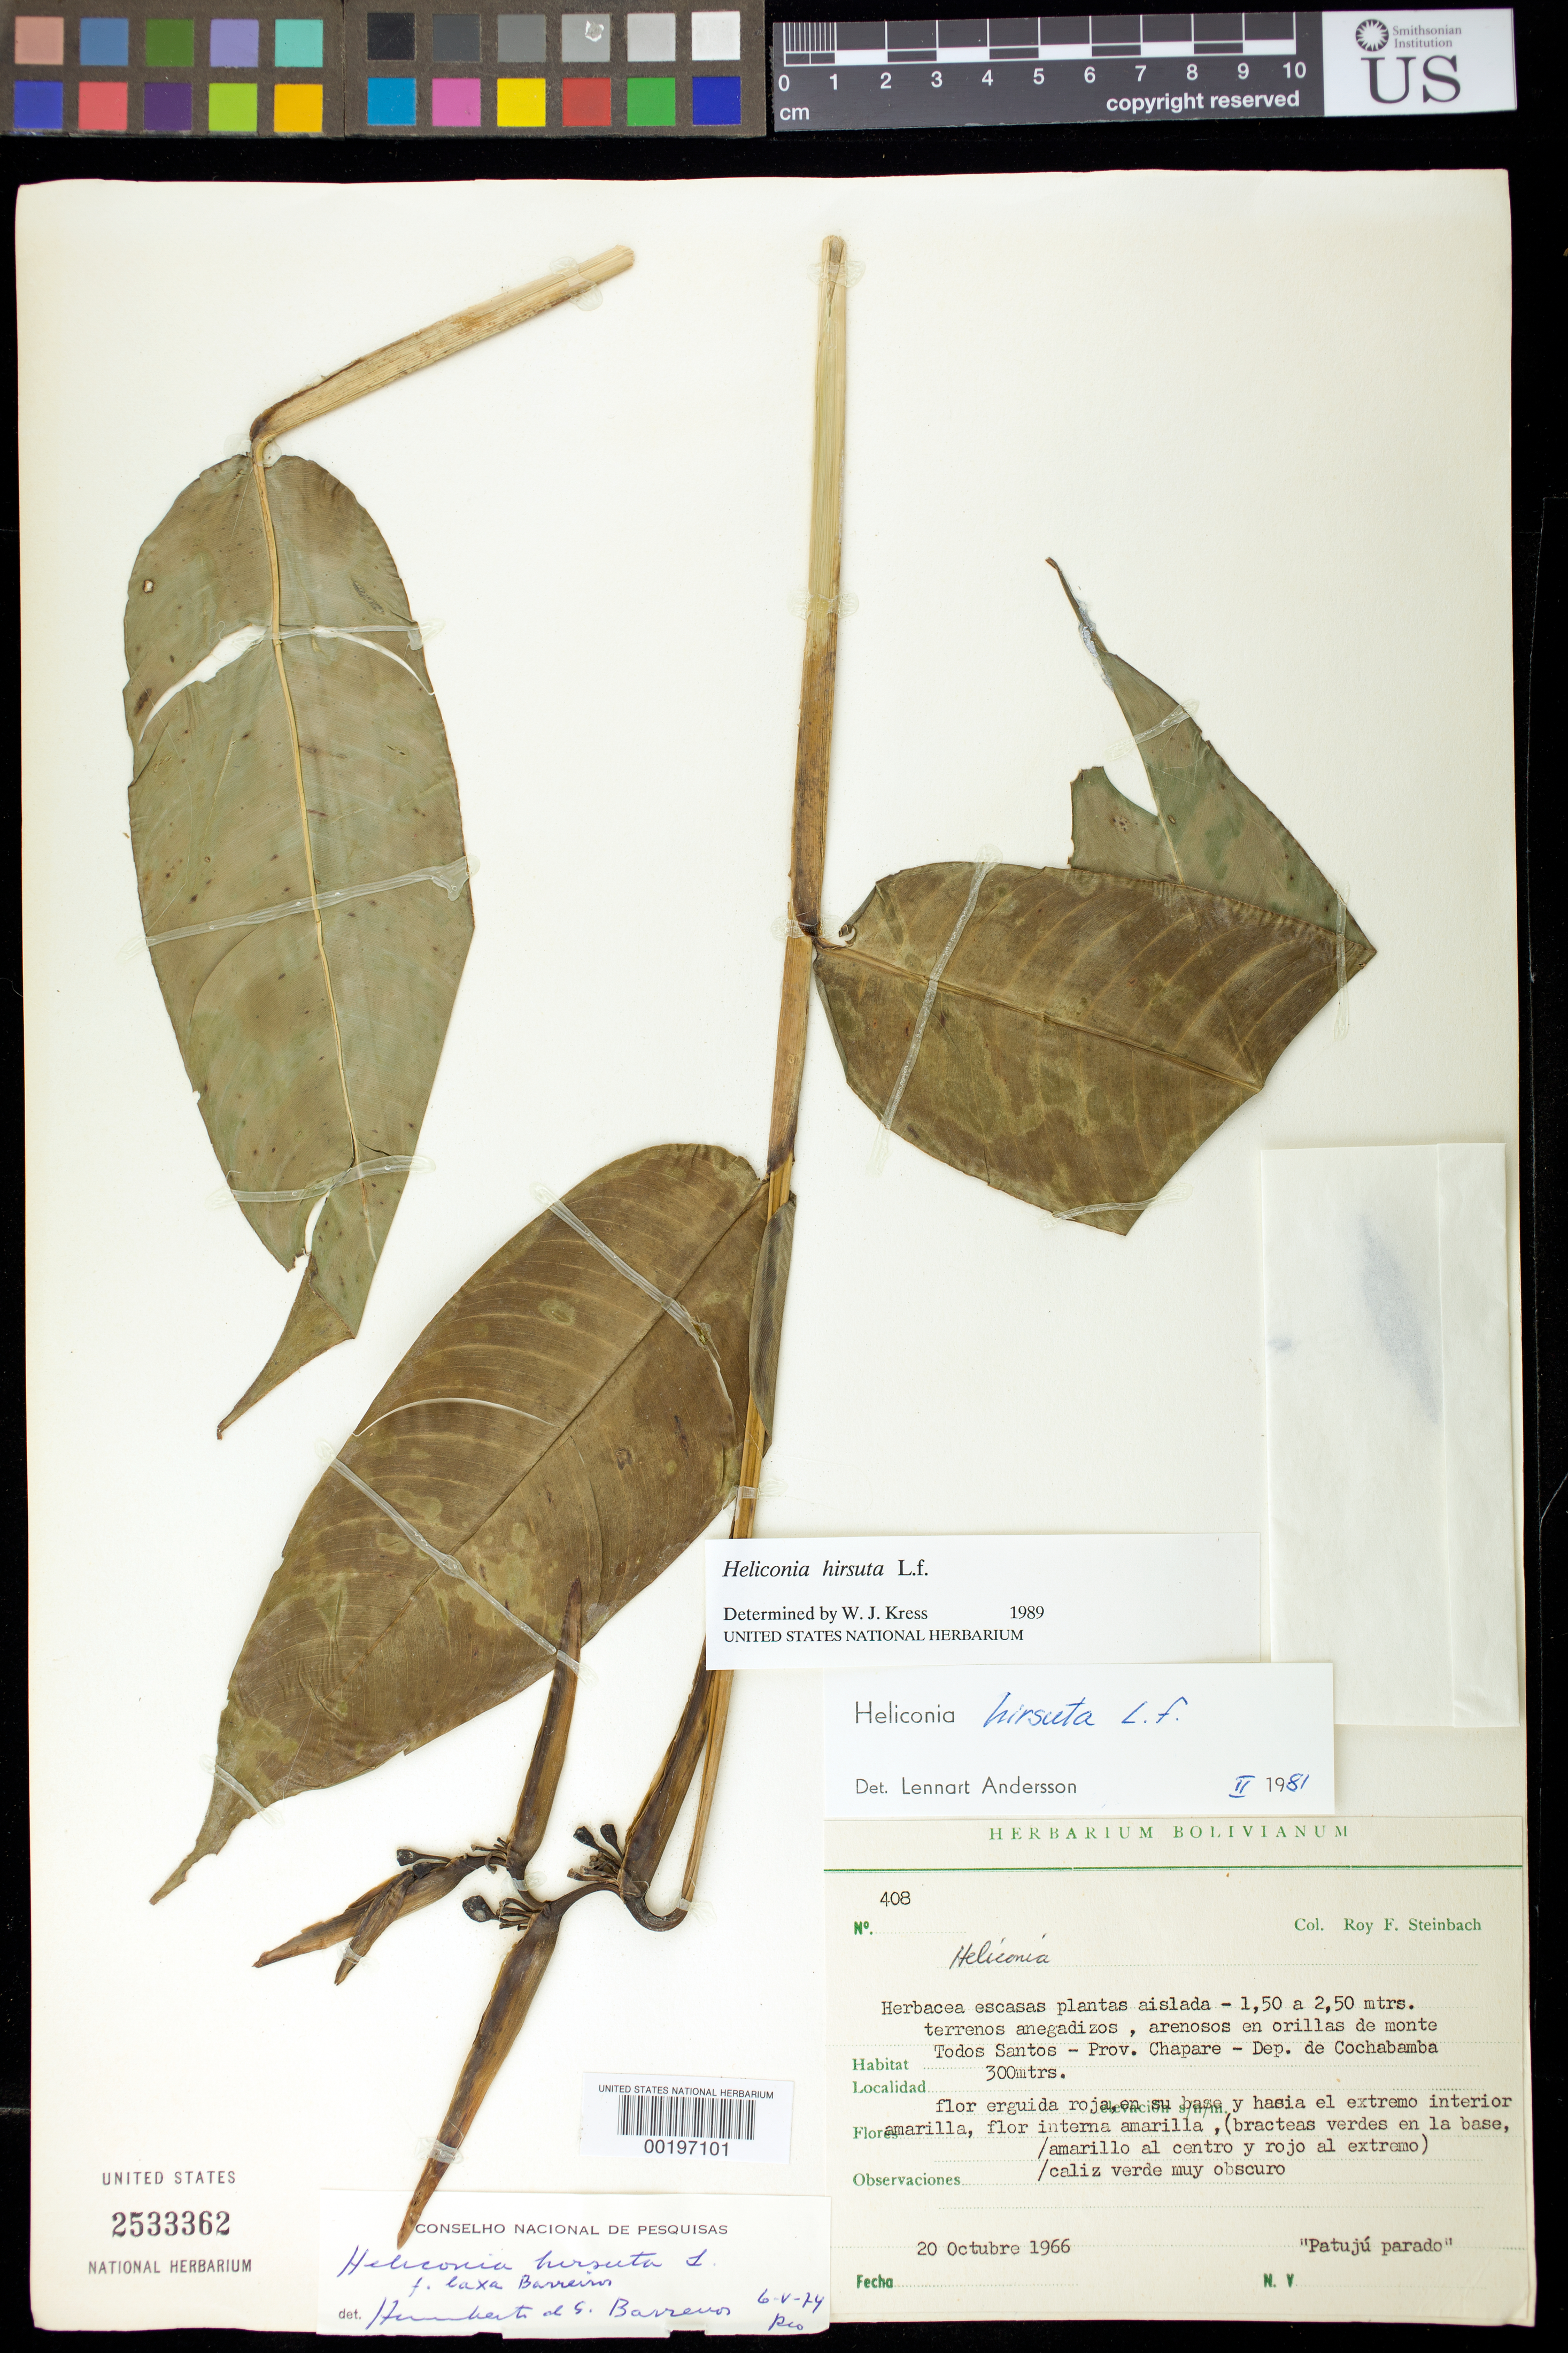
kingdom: Plantae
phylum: Tracheophyta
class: Liliopsida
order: Zingiberales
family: Heliconiaceae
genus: Heliconia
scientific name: Heliconia hirsuta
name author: L. f.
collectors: R. F. Steinbach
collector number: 408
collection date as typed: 20 Oct 1966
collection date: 1966-10-20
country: Bolivia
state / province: Cochabamba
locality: Todos Santos - Prov Chapare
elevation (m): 300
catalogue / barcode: US 2533362